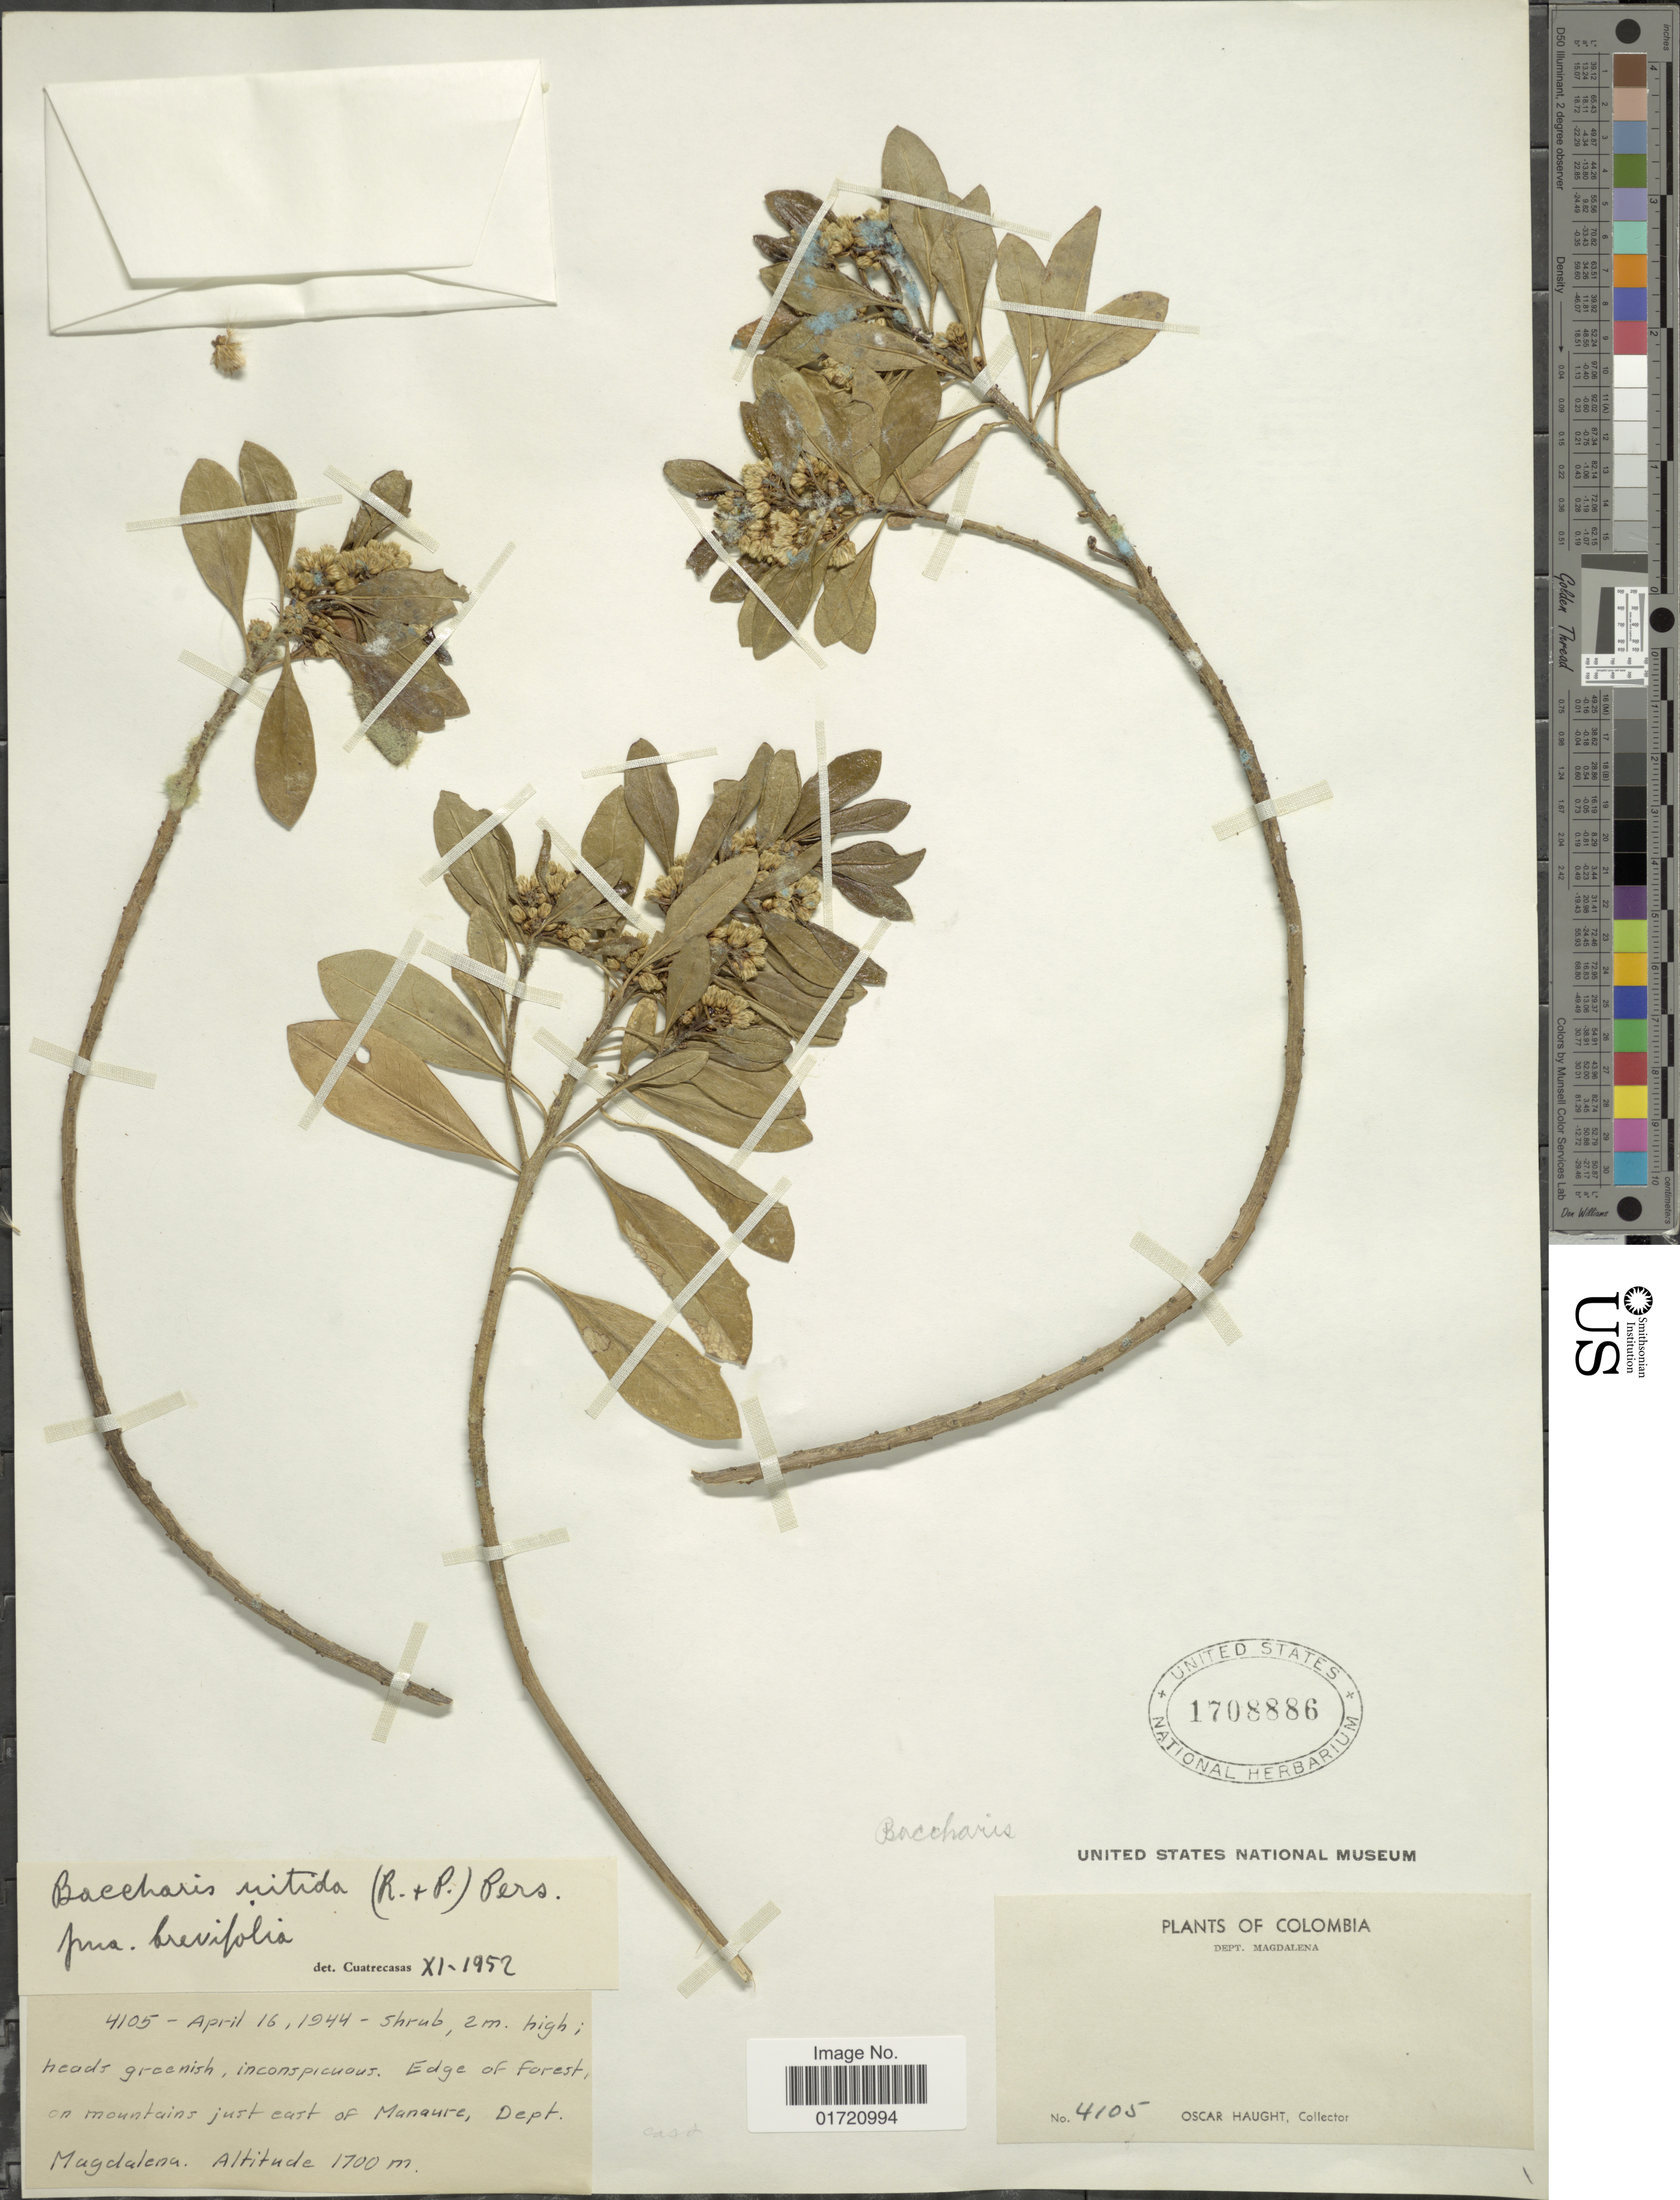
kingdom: Plantae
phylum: Tracheophyta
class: Magnoliopsida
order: Asterales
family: Asteraceae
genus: Baccharis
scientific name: Baccharis nitida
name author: (Ruiz & Pav.) Pers.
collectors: O. Haught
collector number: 4105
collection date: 1944-04-16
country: Colombia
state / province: Magdalena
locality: On mountains just east of Manaure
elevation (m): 1700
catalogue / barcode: US 1708886